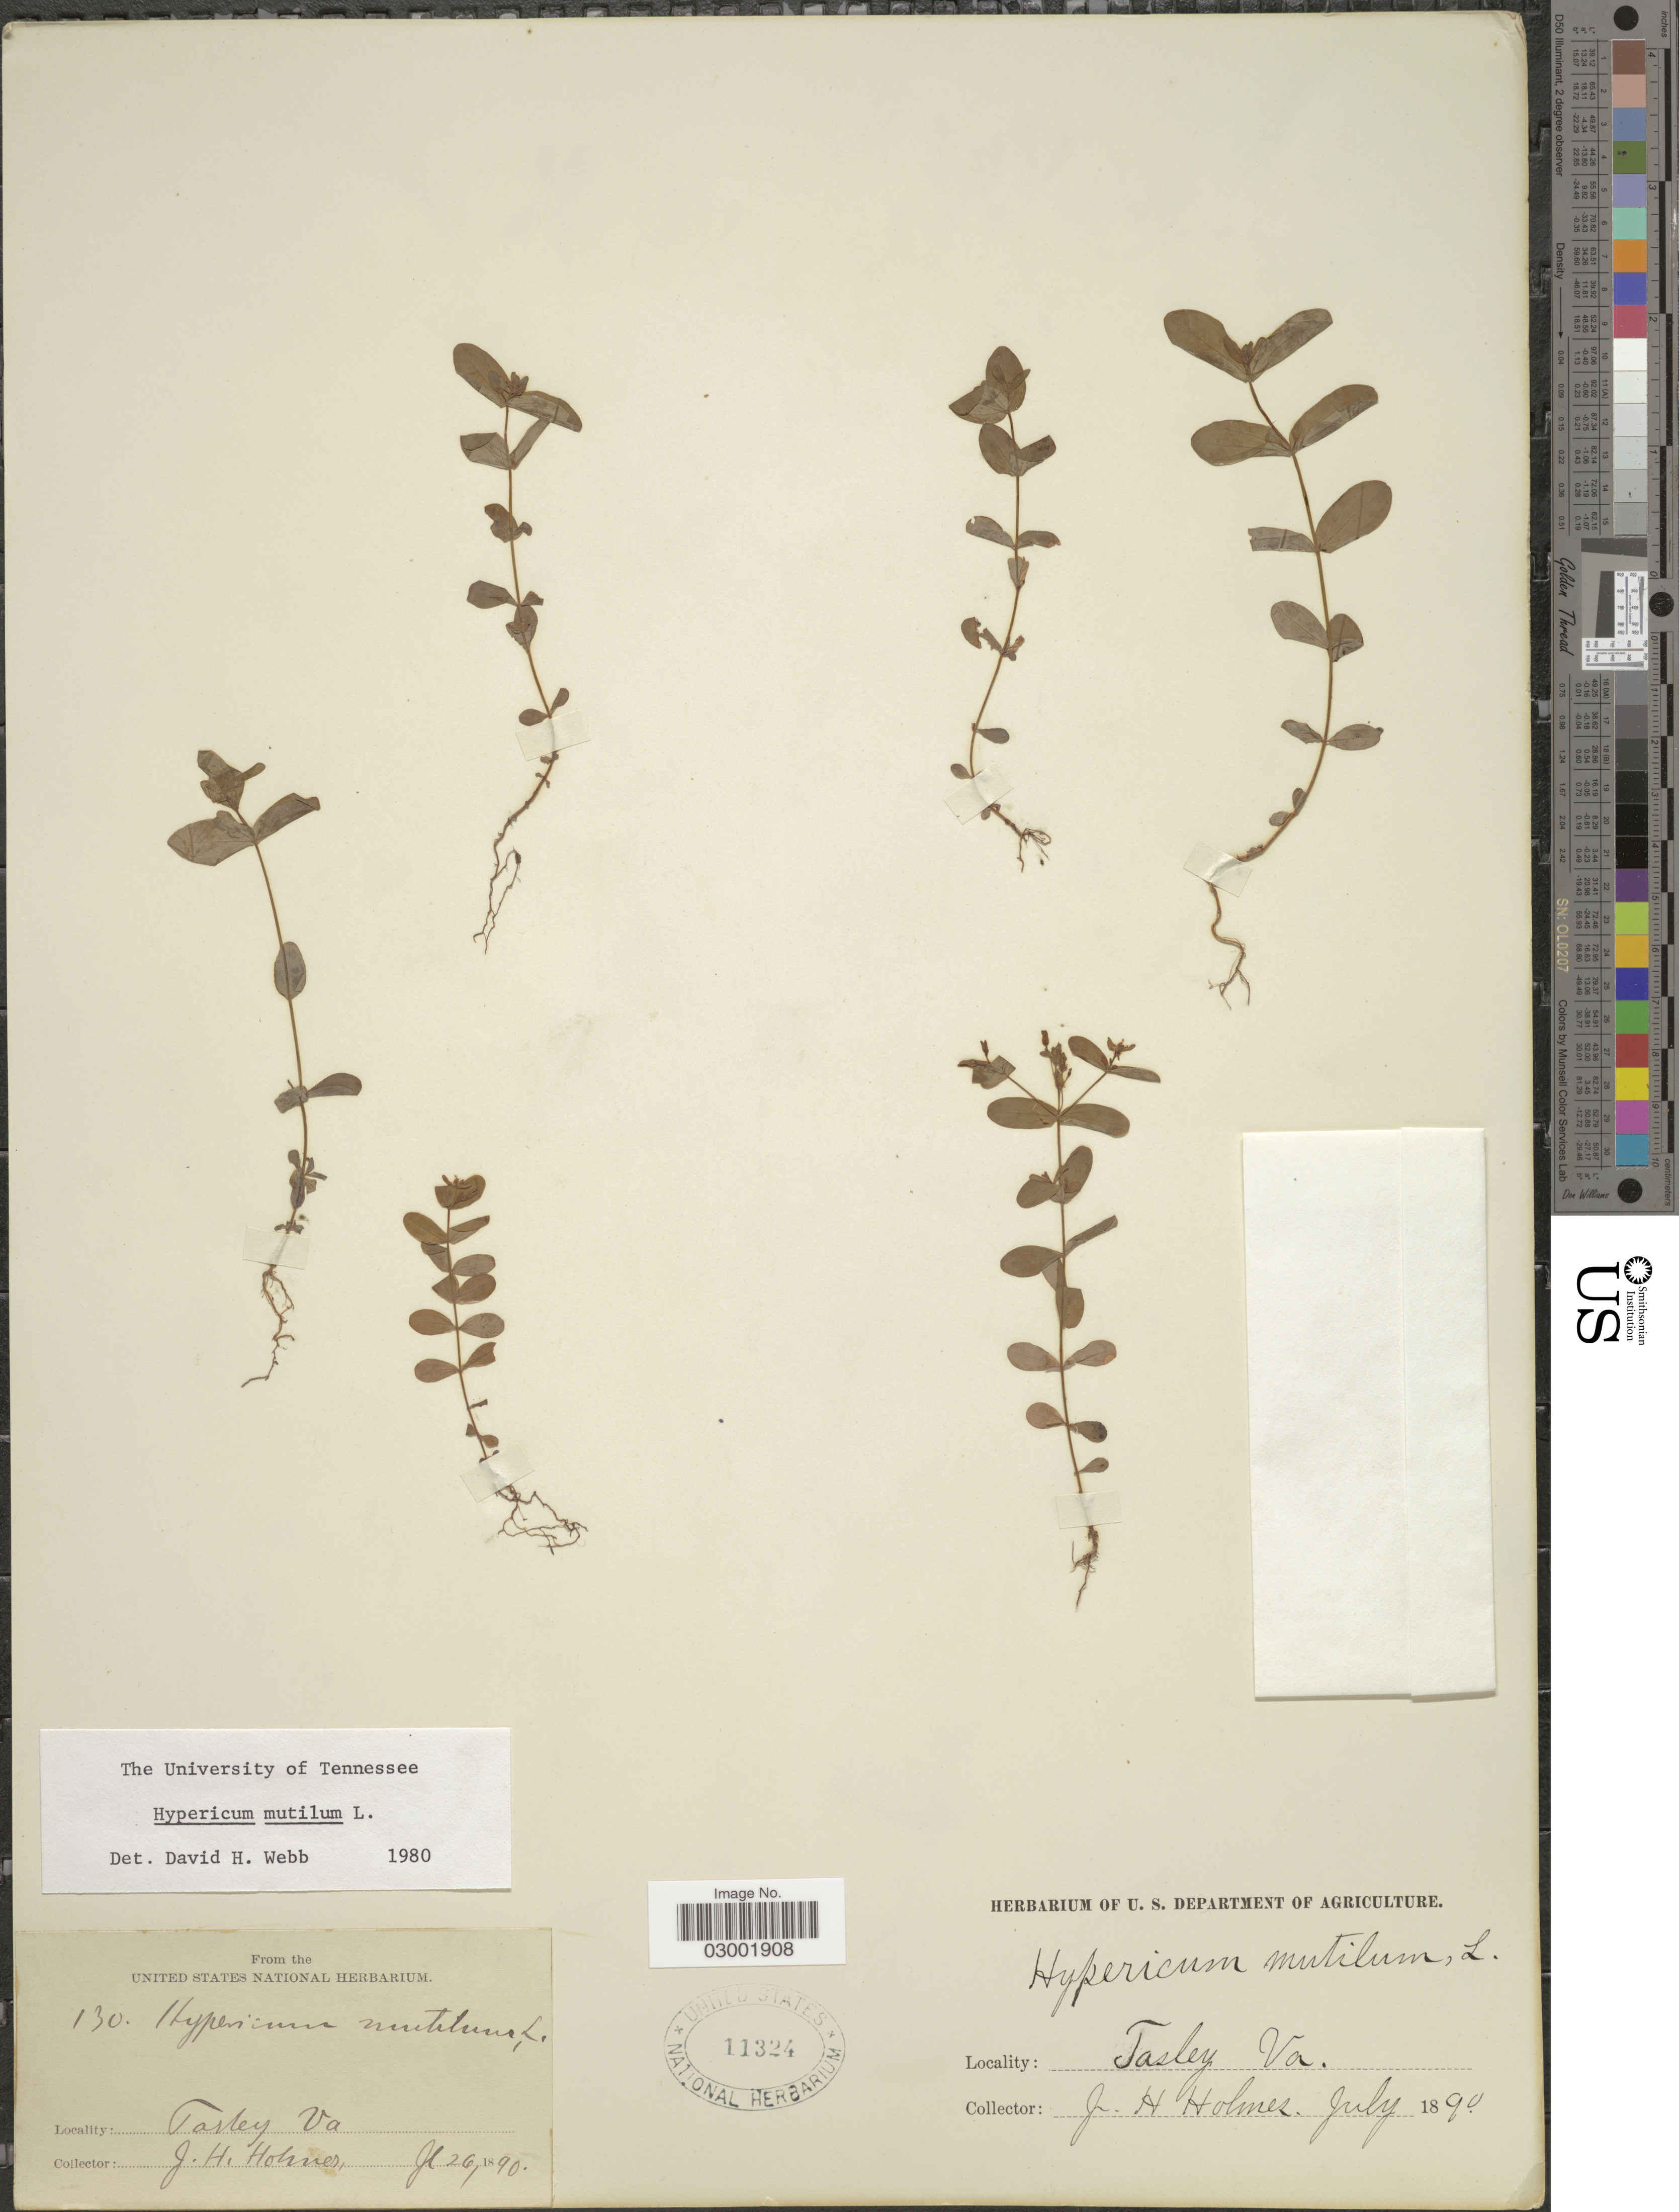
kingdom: Plantae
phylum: Tracheophyta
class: Magnoliopsida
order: Malpighiales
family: Hypericaceae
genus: Hypericum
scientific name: Hypericum mutilum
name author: L.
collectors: J. Holmes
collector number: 130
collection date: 1890-07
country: United States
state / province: Virginia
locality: Tasley.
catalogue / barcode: US 11324